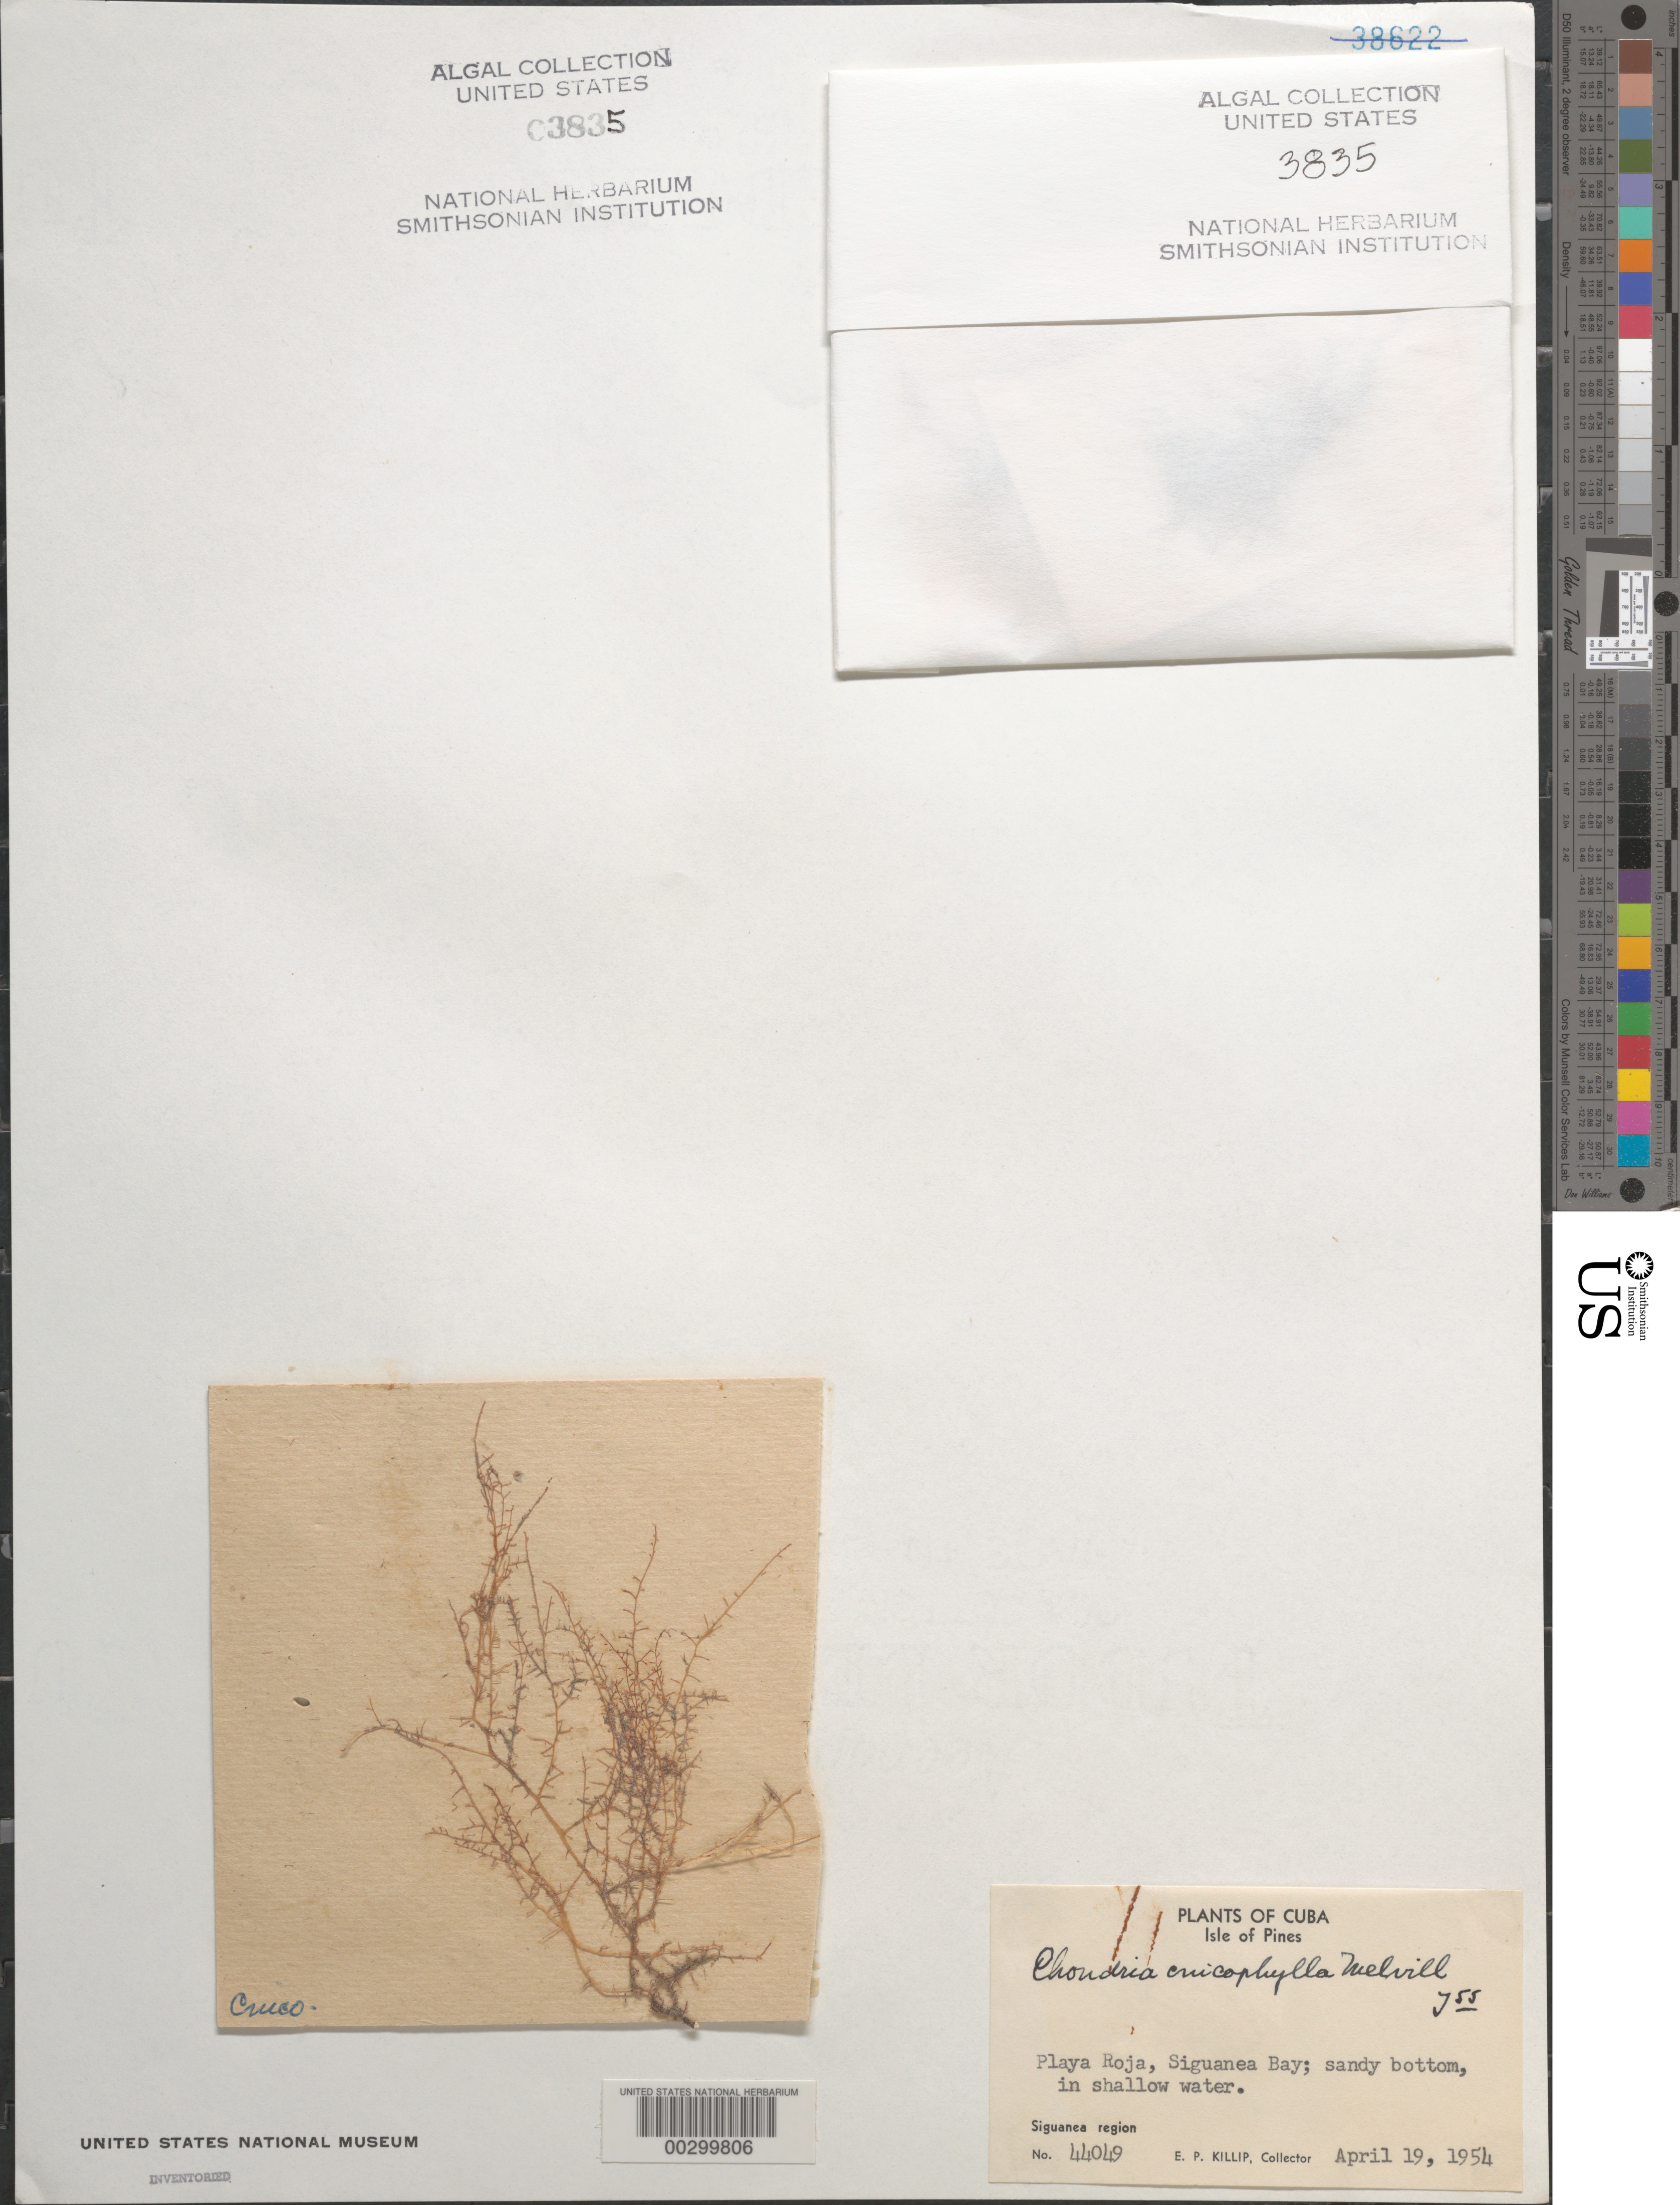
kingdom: Plantae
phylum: Rhodophyta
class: Florideophyceae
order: Ceramiales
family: Rhodomelaceae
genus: Chondria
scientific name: Chondria cnicophylla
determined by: Taylor, William R.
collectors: E. P. Killip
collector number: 44049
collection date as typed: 19 Apr 1954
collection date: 1954-04-19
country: Cuba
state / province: Isla de La Juventud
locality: Playa roja, siguanea bay, isle of youth (isle of pines)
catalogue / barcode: US 3835